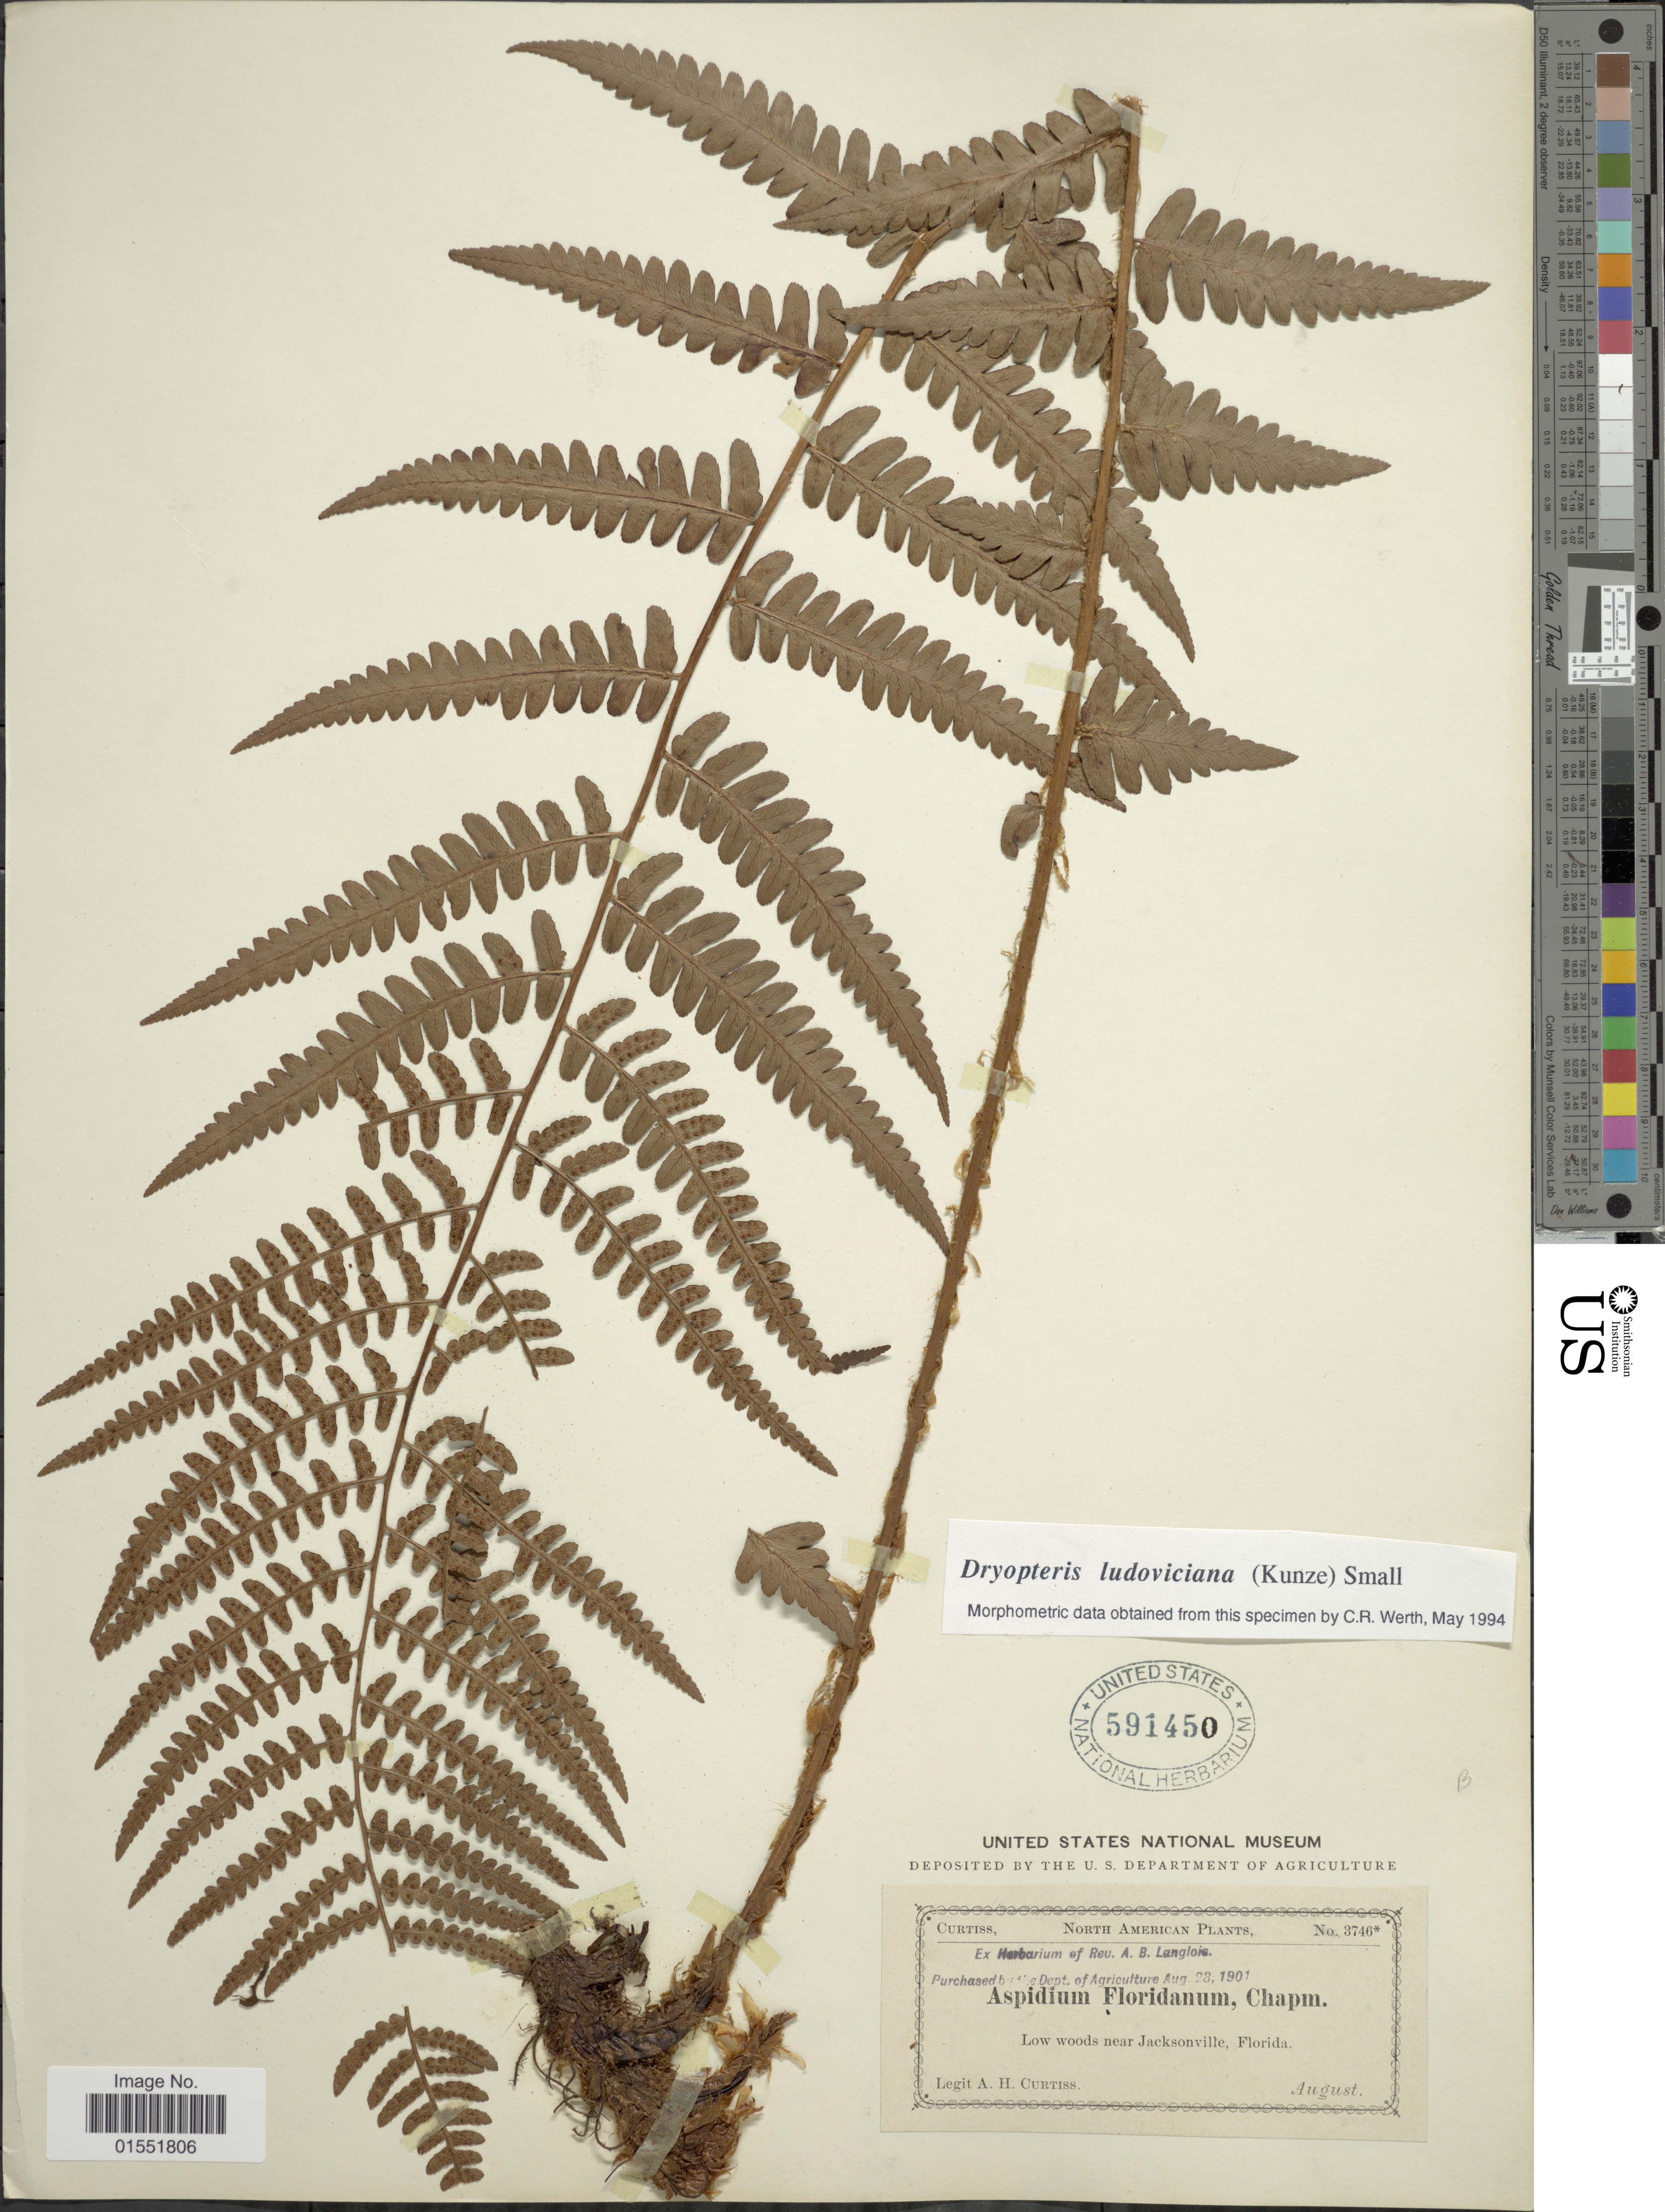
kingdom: Plantae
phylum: Tracheophyta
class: Polypodiopsida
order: Polypodiales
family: Dryopteridaceae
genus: Dryopteris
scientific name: Dryopteris ludoviciana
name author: (Kunze) Small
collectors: A. Curtis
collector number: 3746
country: United States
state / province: Florida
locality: Low woods near Jacksonville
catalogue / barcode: US 591450